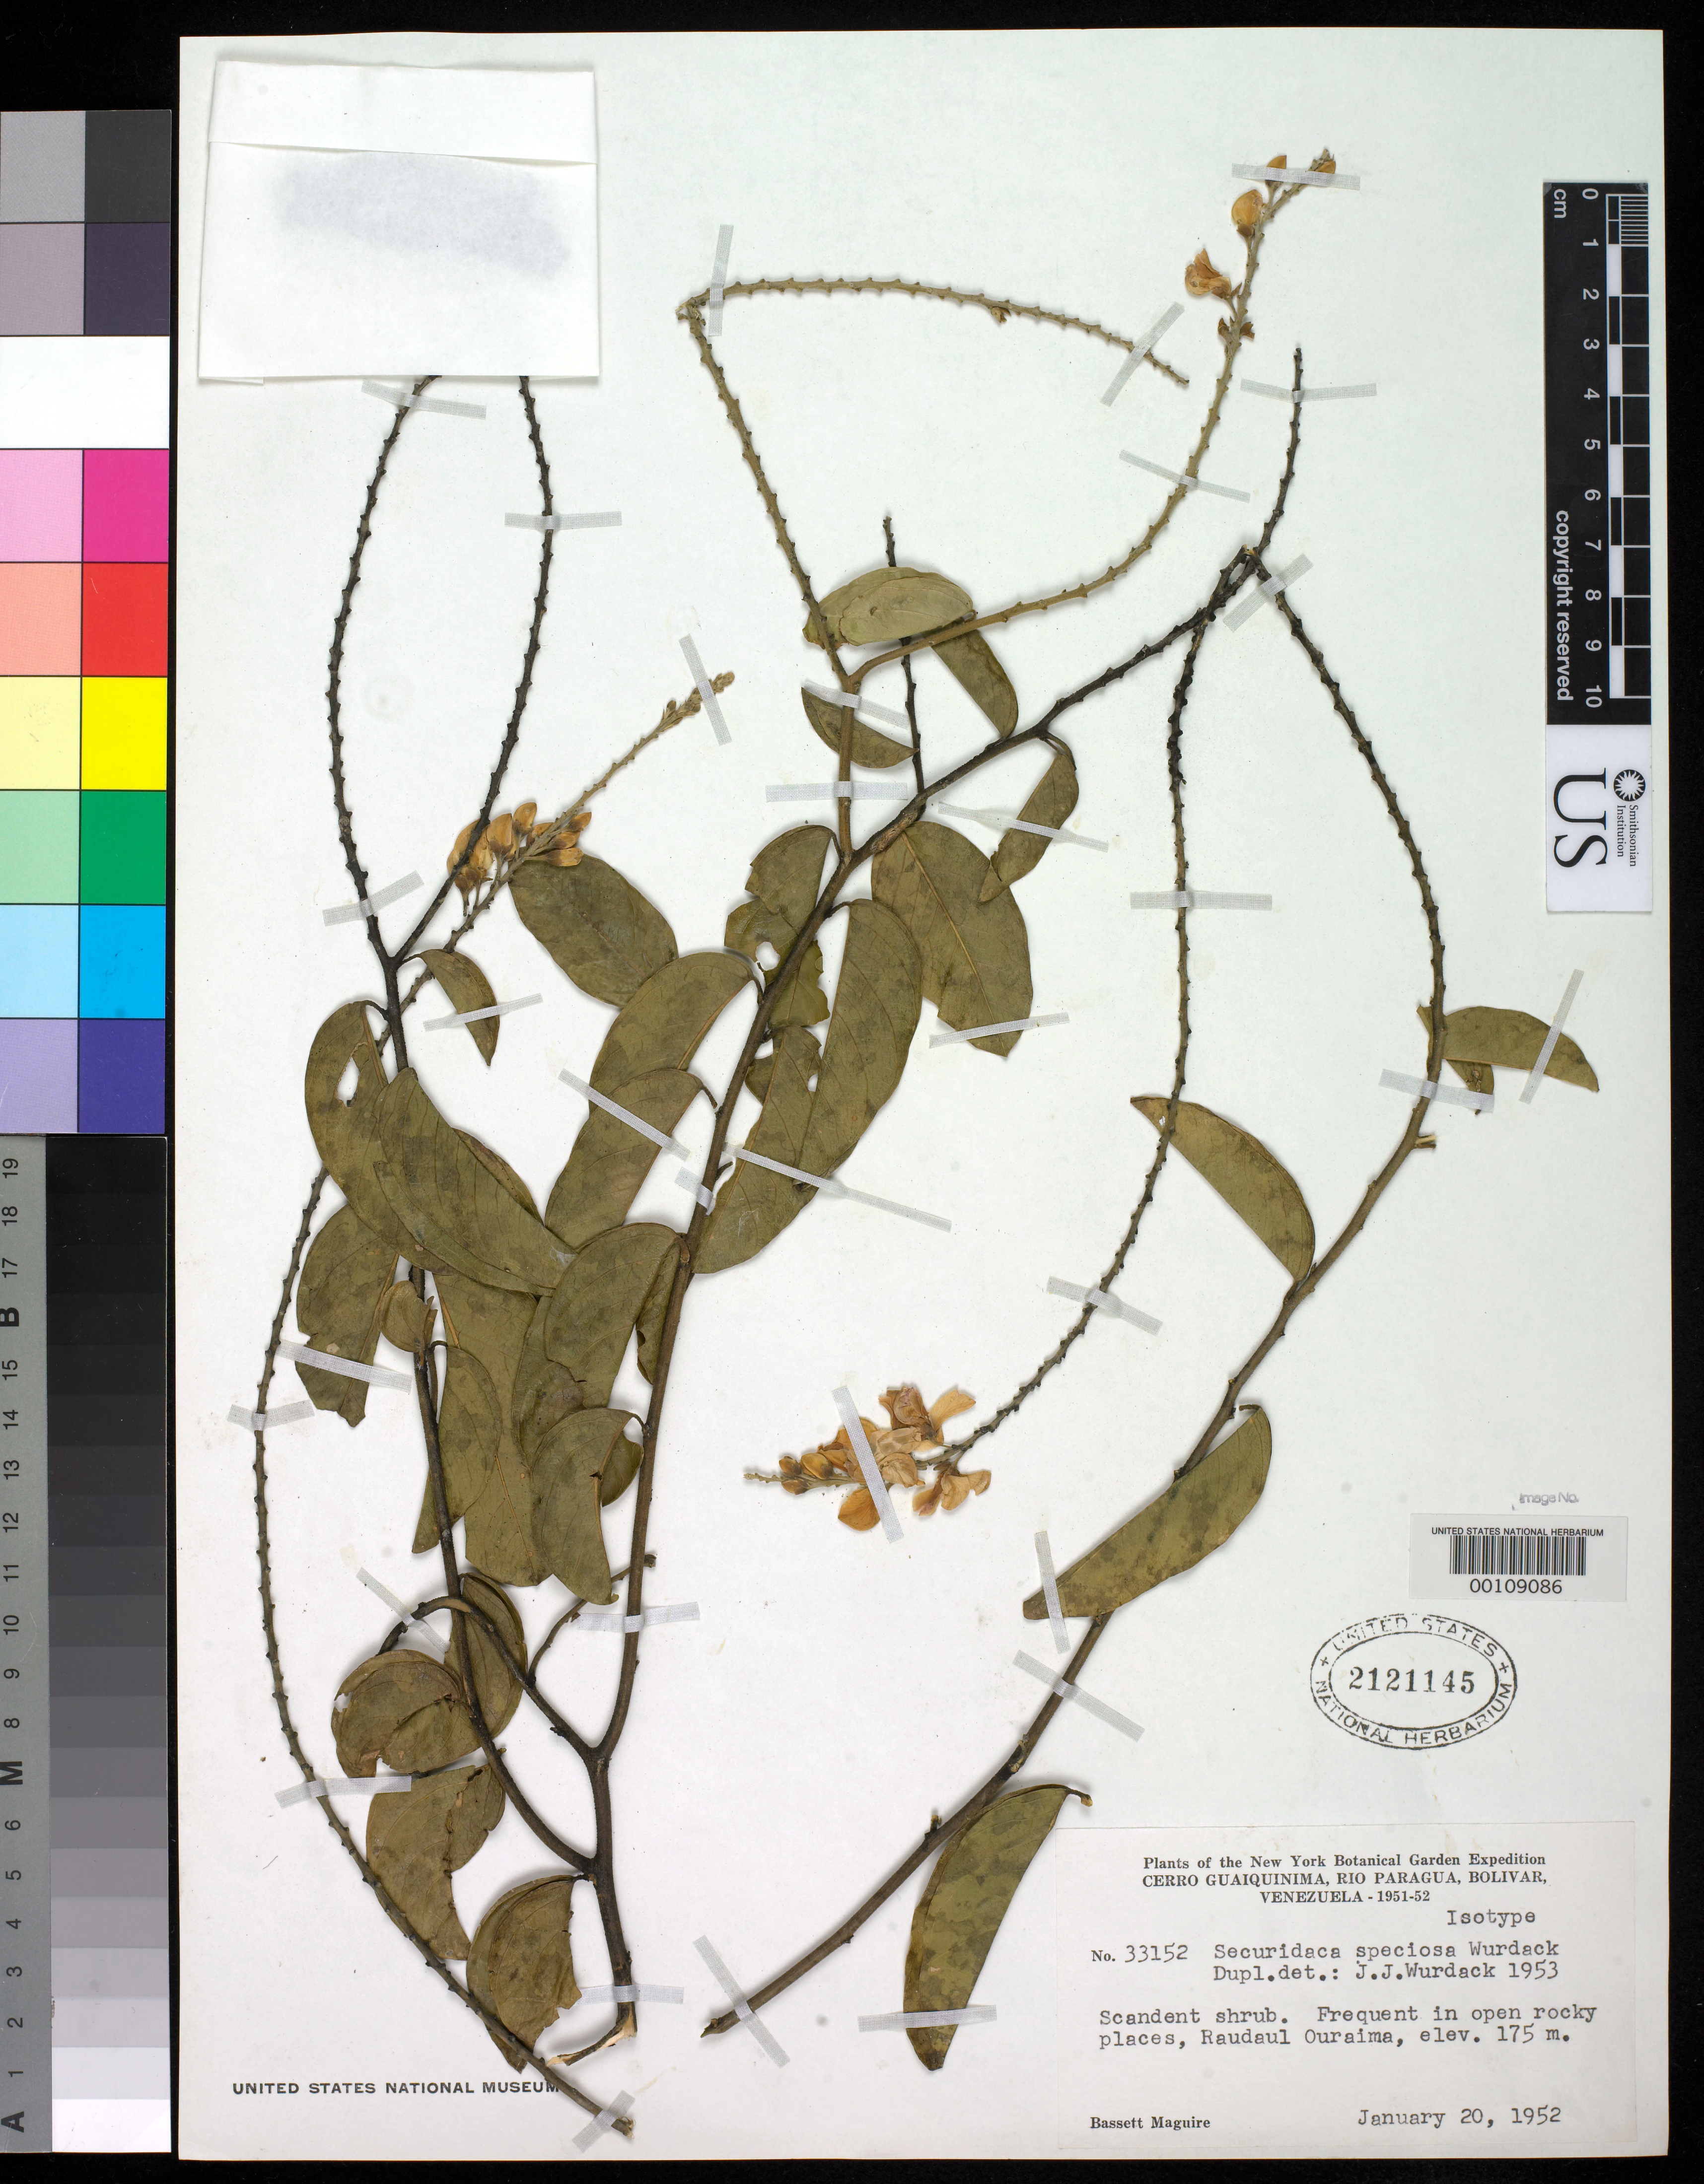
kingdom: Plantae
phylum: Tracheophyta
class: Magnoliopsida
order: Fabales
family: Polygalaceae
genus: Securidaca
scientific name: Securidaca speciosa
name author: Wurdack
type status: Isotype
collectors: B. Maguire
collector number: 33152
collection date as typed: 20 Jan 1952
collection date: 1952-01-20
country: Venezuela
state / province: Bolivar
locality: Cerro Guaiquinima, Rio Paragua.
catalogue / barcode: US 2121145